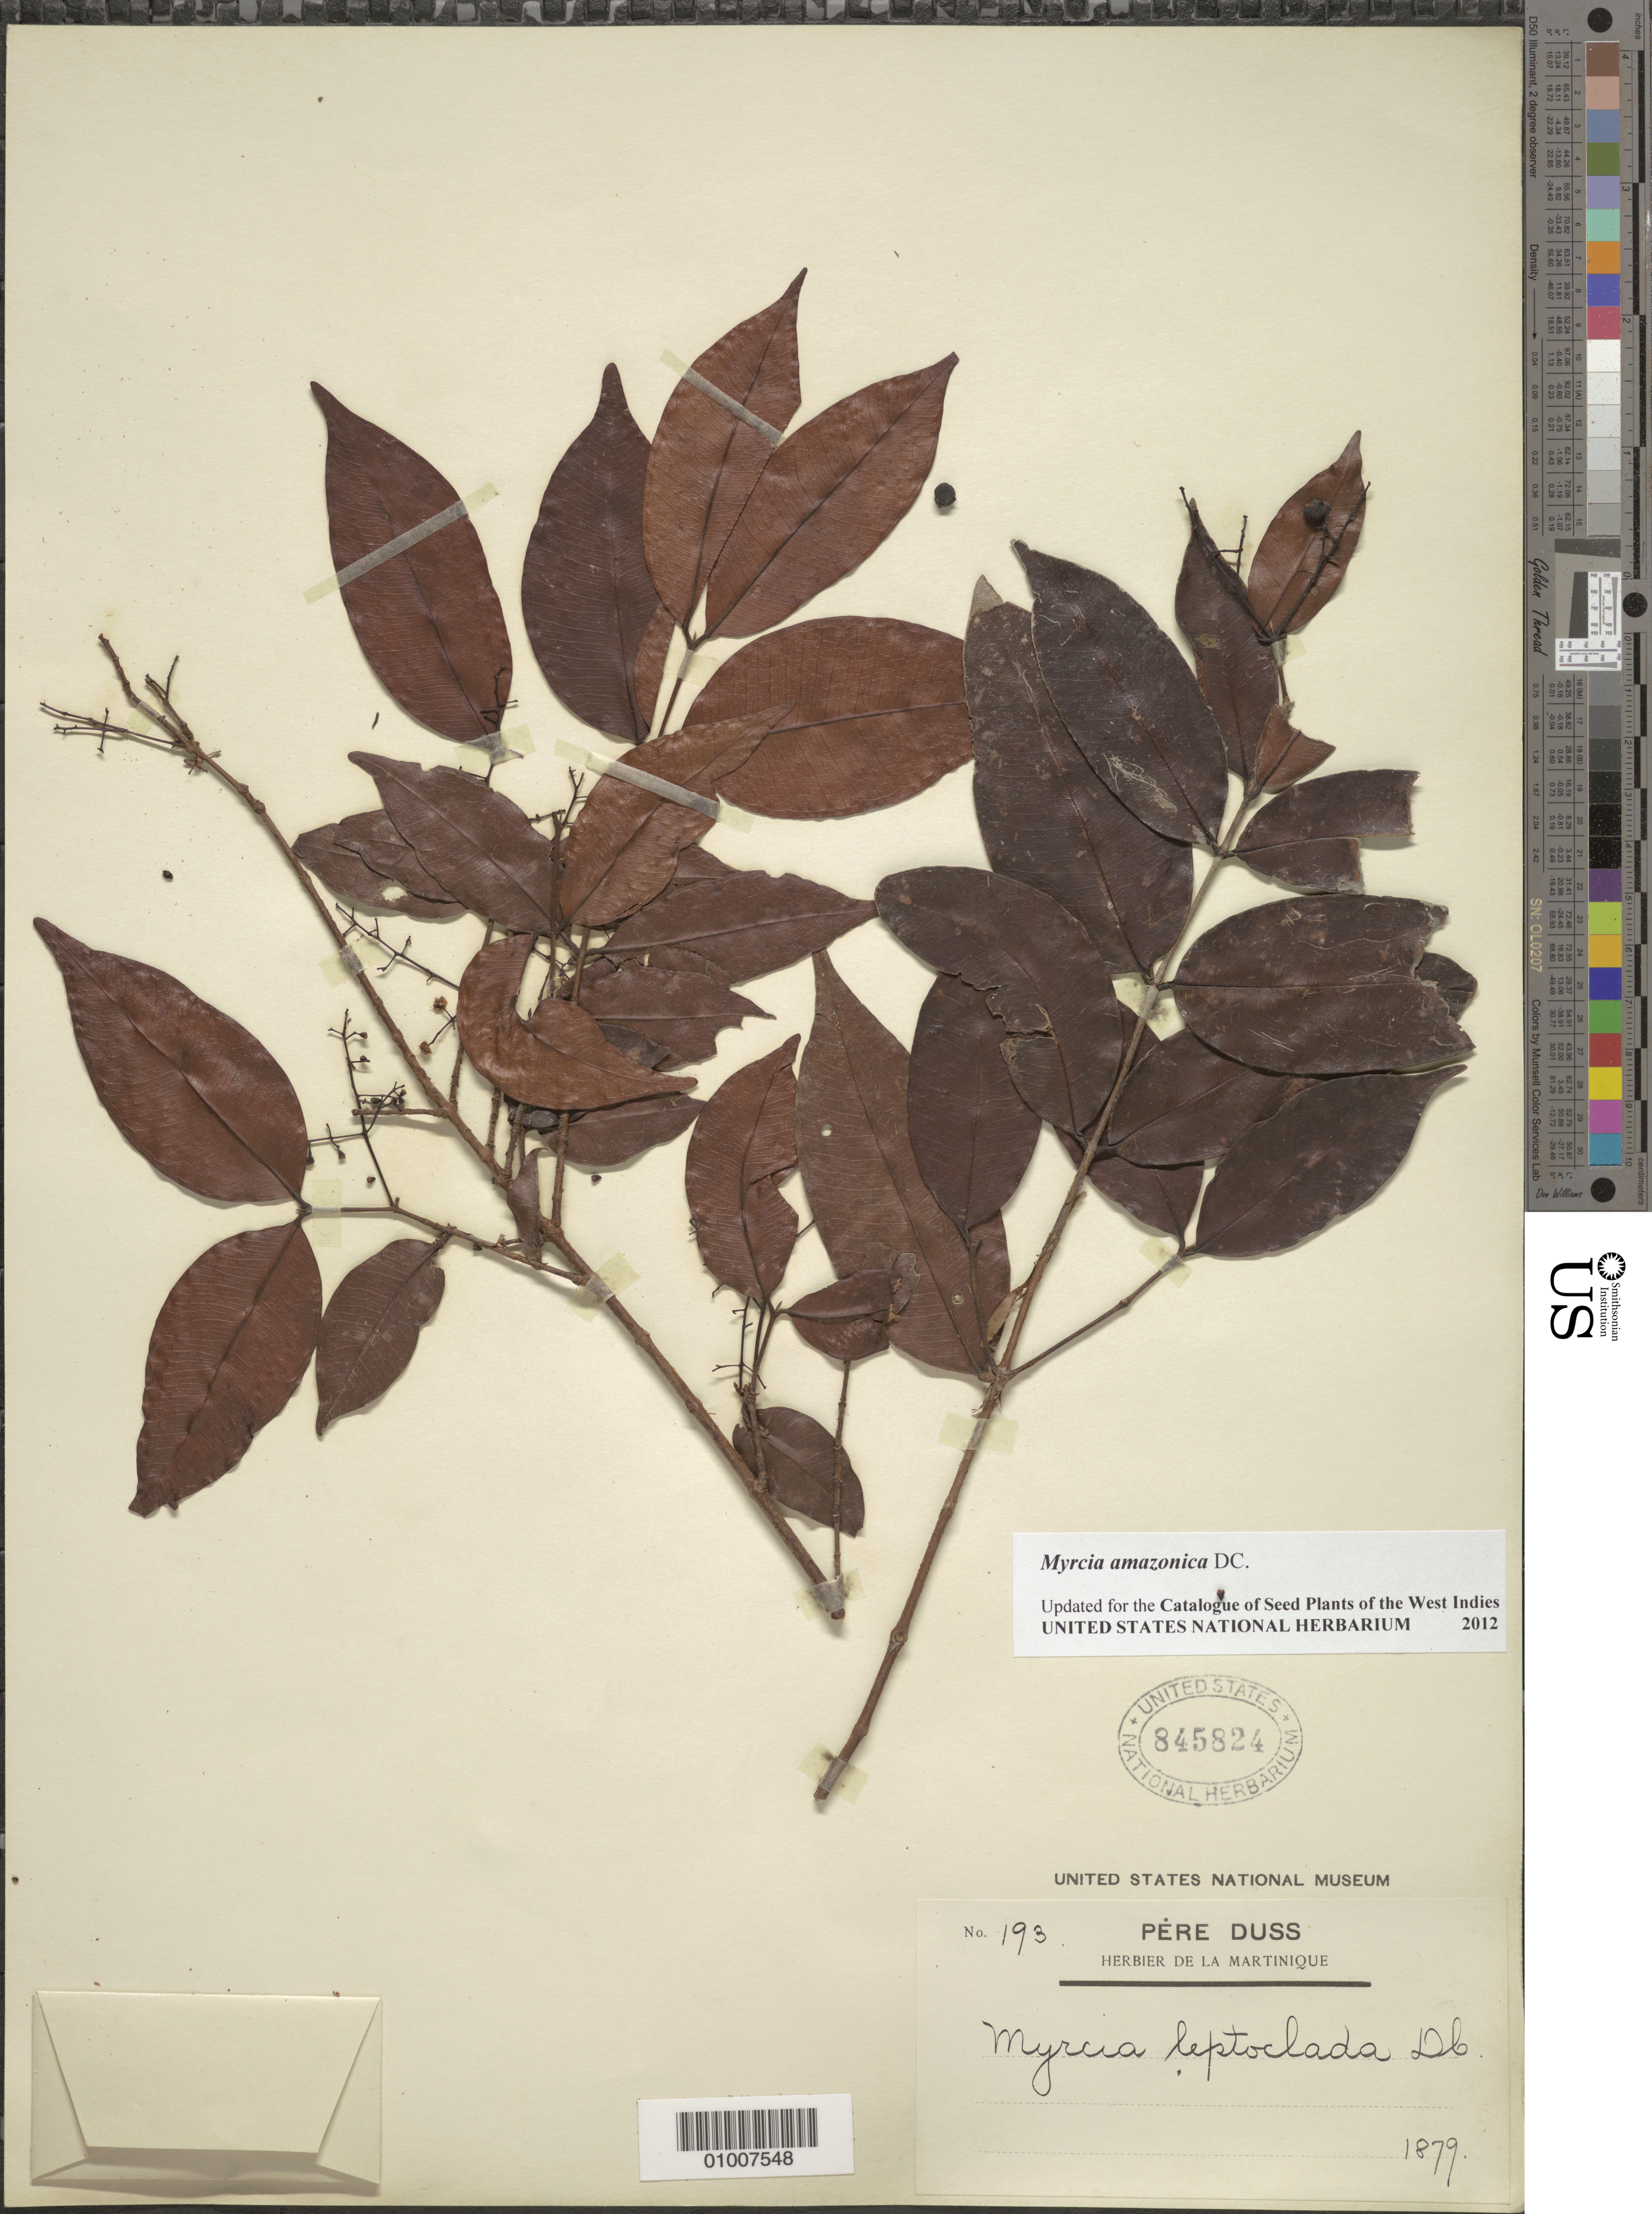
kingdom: Plantae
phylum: Tracheophyta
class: Magnoliopsida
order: Myrtales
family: Myrtaceae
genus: Myrcia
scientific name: Myrcia amazonica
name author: DC.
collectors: Père Duss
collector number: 193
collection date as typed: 1879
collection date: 1879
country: Martinique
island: Martinique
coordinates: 0 N, 0 E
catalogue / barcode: US 845824